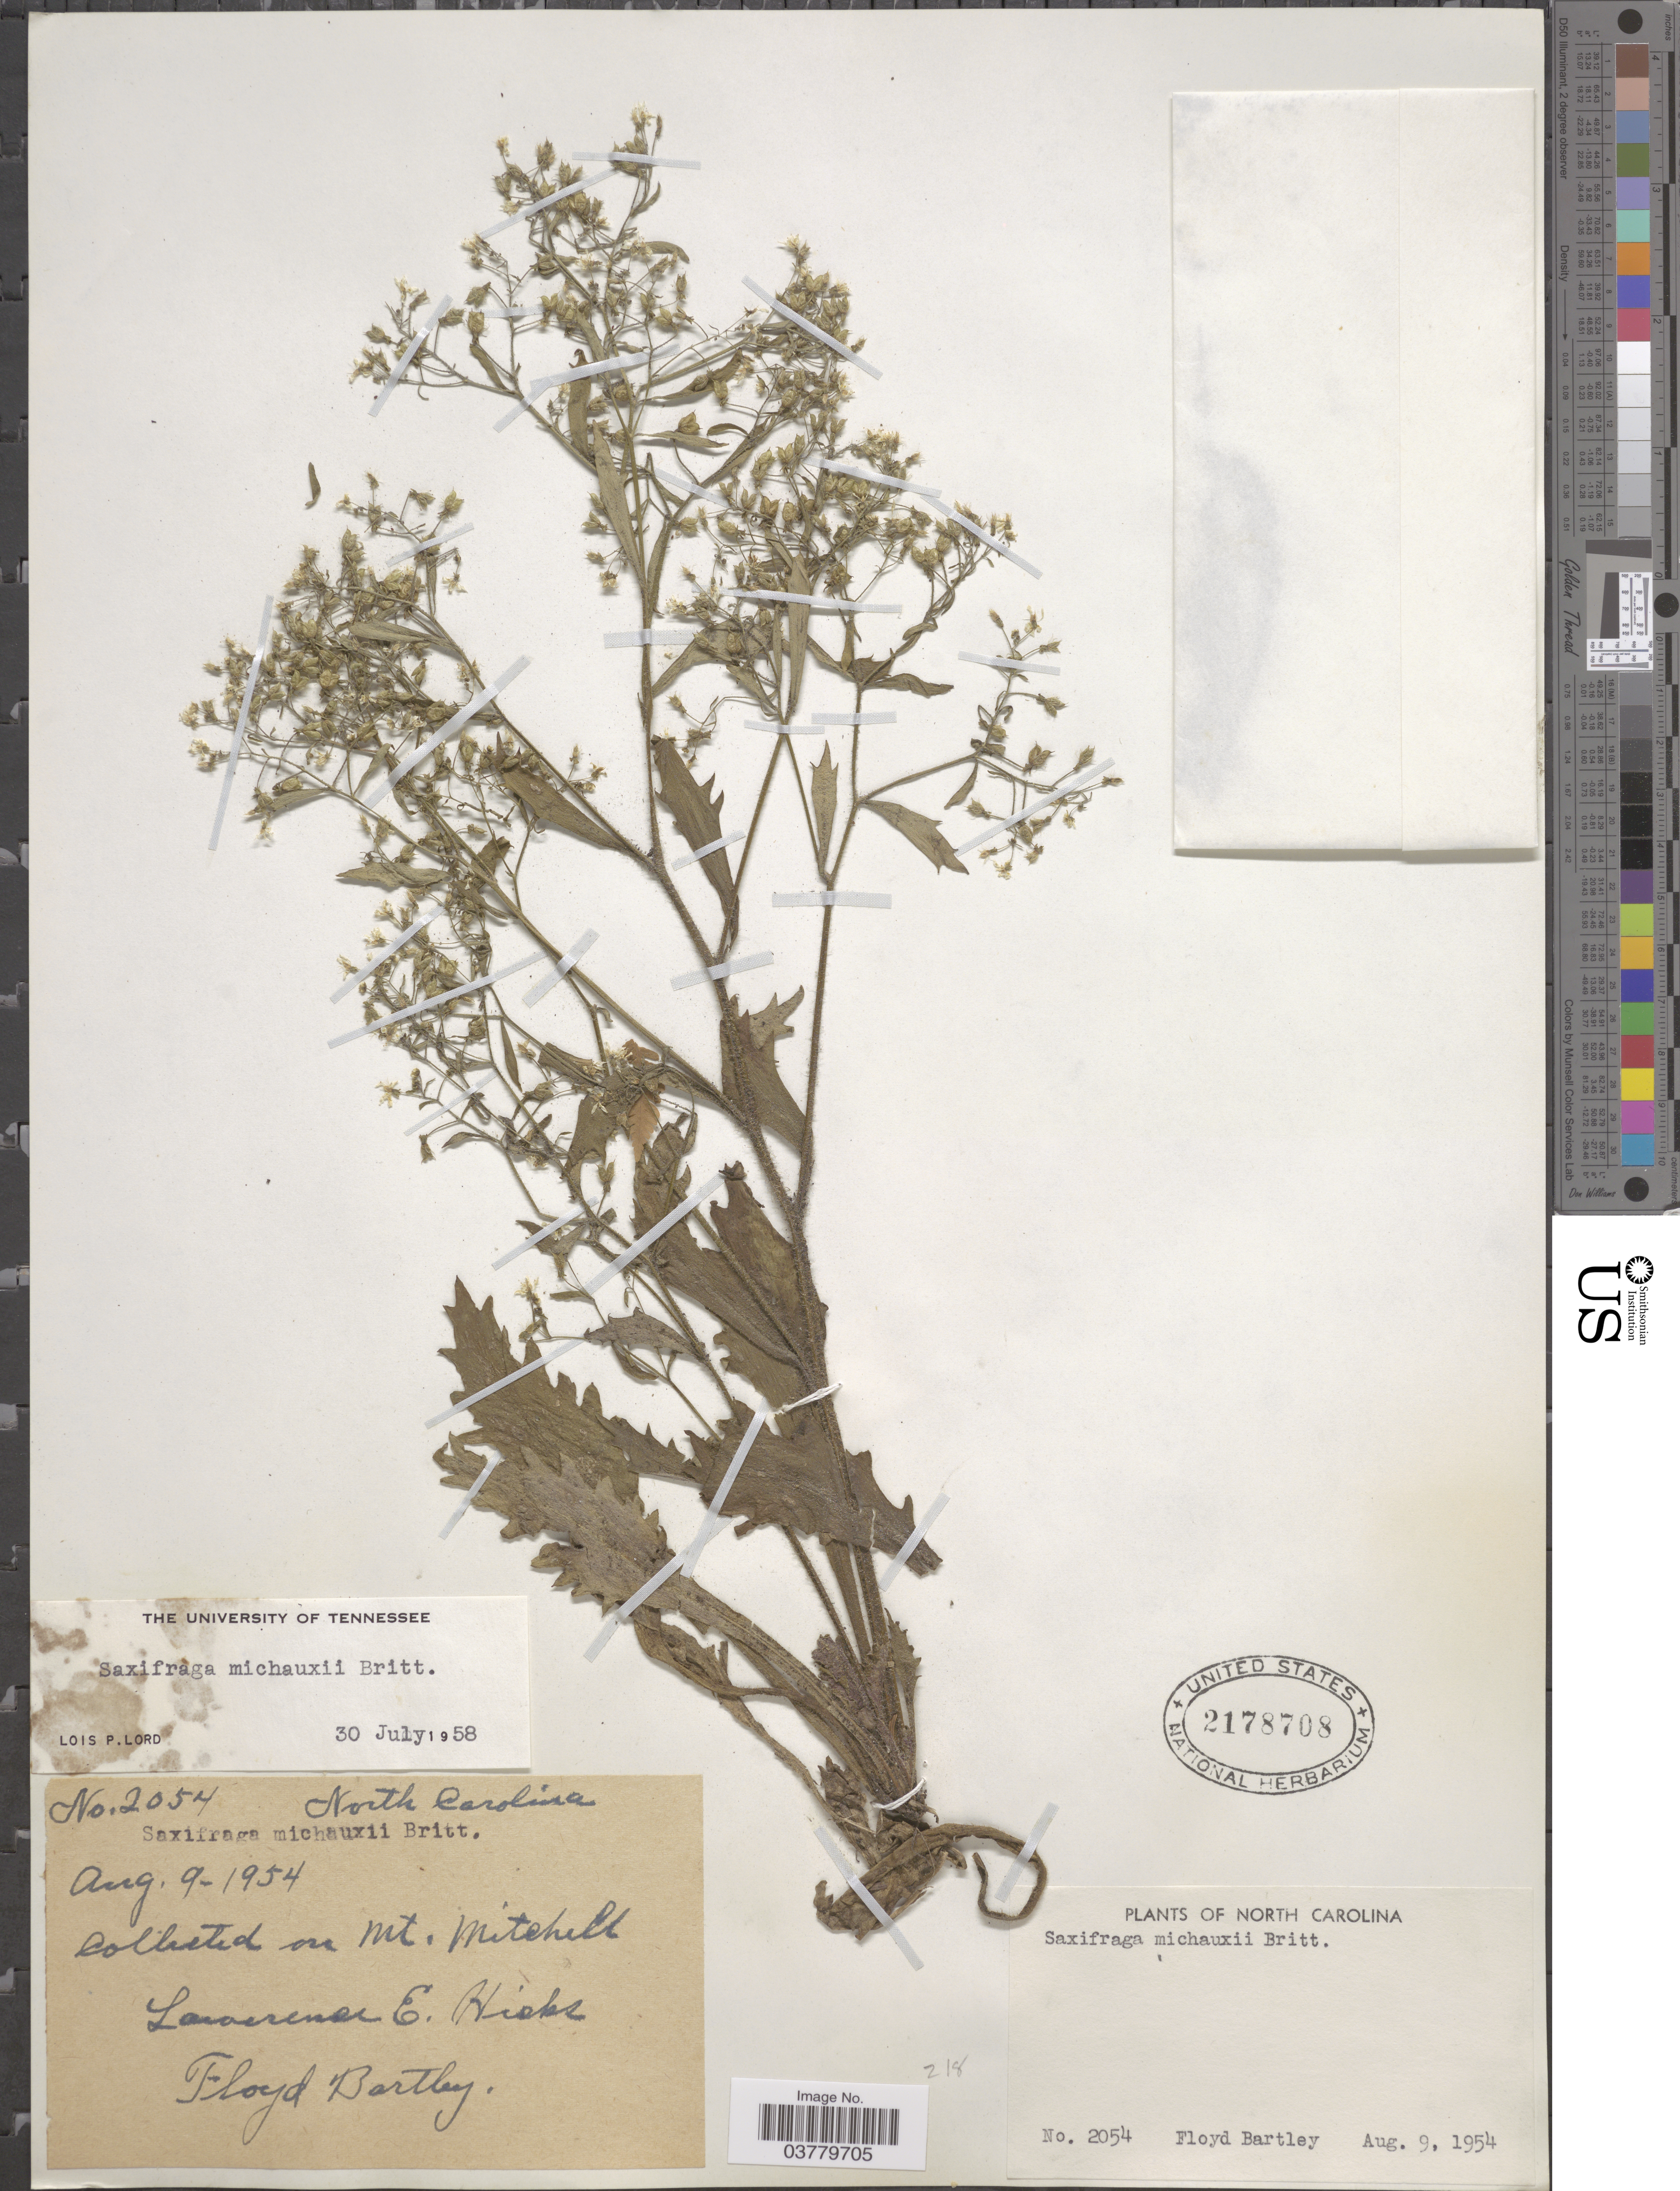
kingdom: Plantae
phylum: Tracheophyta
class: Magnoliopsida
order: Saxifragales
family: Saxifragaceae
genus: Micranthes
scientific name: Micranthes petiolaris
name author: (Raf.) Bush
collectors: L. E. Hicks & F. Bartley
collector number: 2054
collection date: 1954-08-09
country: United States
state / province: North Carolina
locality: On Mt. Mitchell.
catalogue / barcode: US 2178708